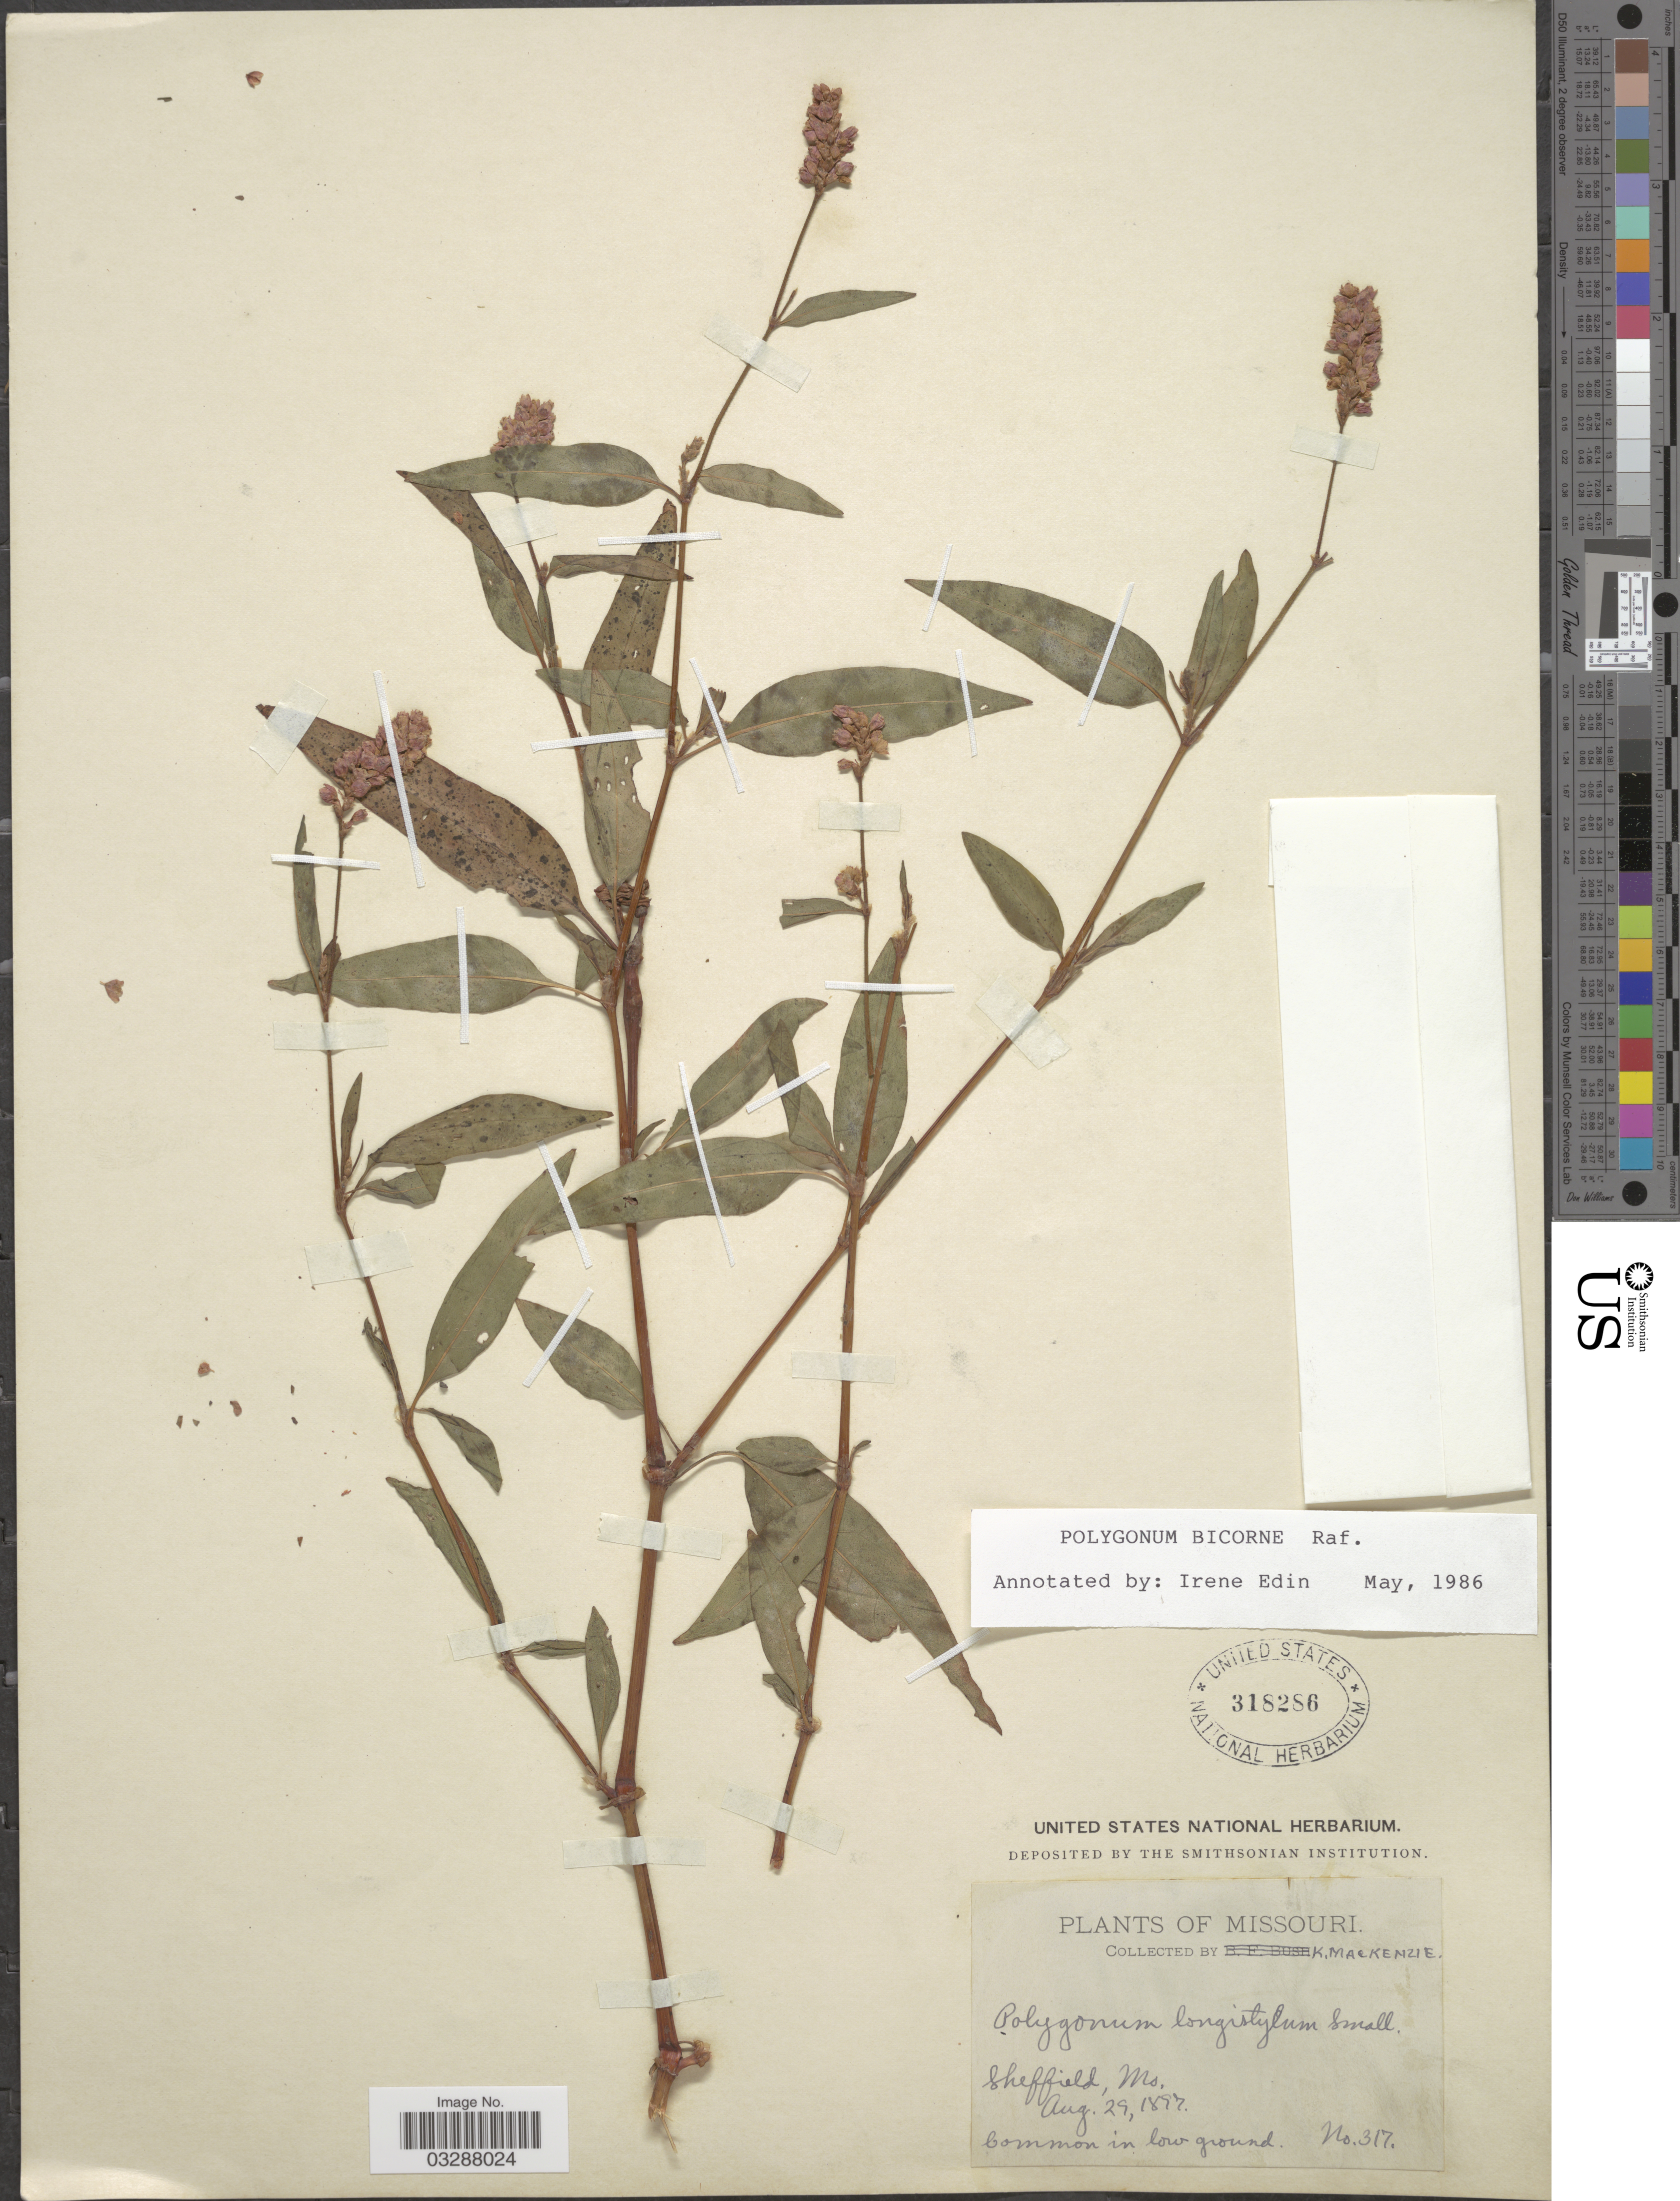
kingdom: Plantae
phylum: Tracheophyta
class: Magnoliopsida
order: Caryophyllales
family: Polygonaceae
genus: Persicaria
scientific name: Persicaria bicornis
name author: (Raf.) Nieuwl.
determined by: Atha, D. E.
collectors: K. Mackenzie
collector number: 317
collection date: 1897-08-29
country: United States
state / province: Missouri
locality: Sheffield.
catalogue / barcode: US 318286